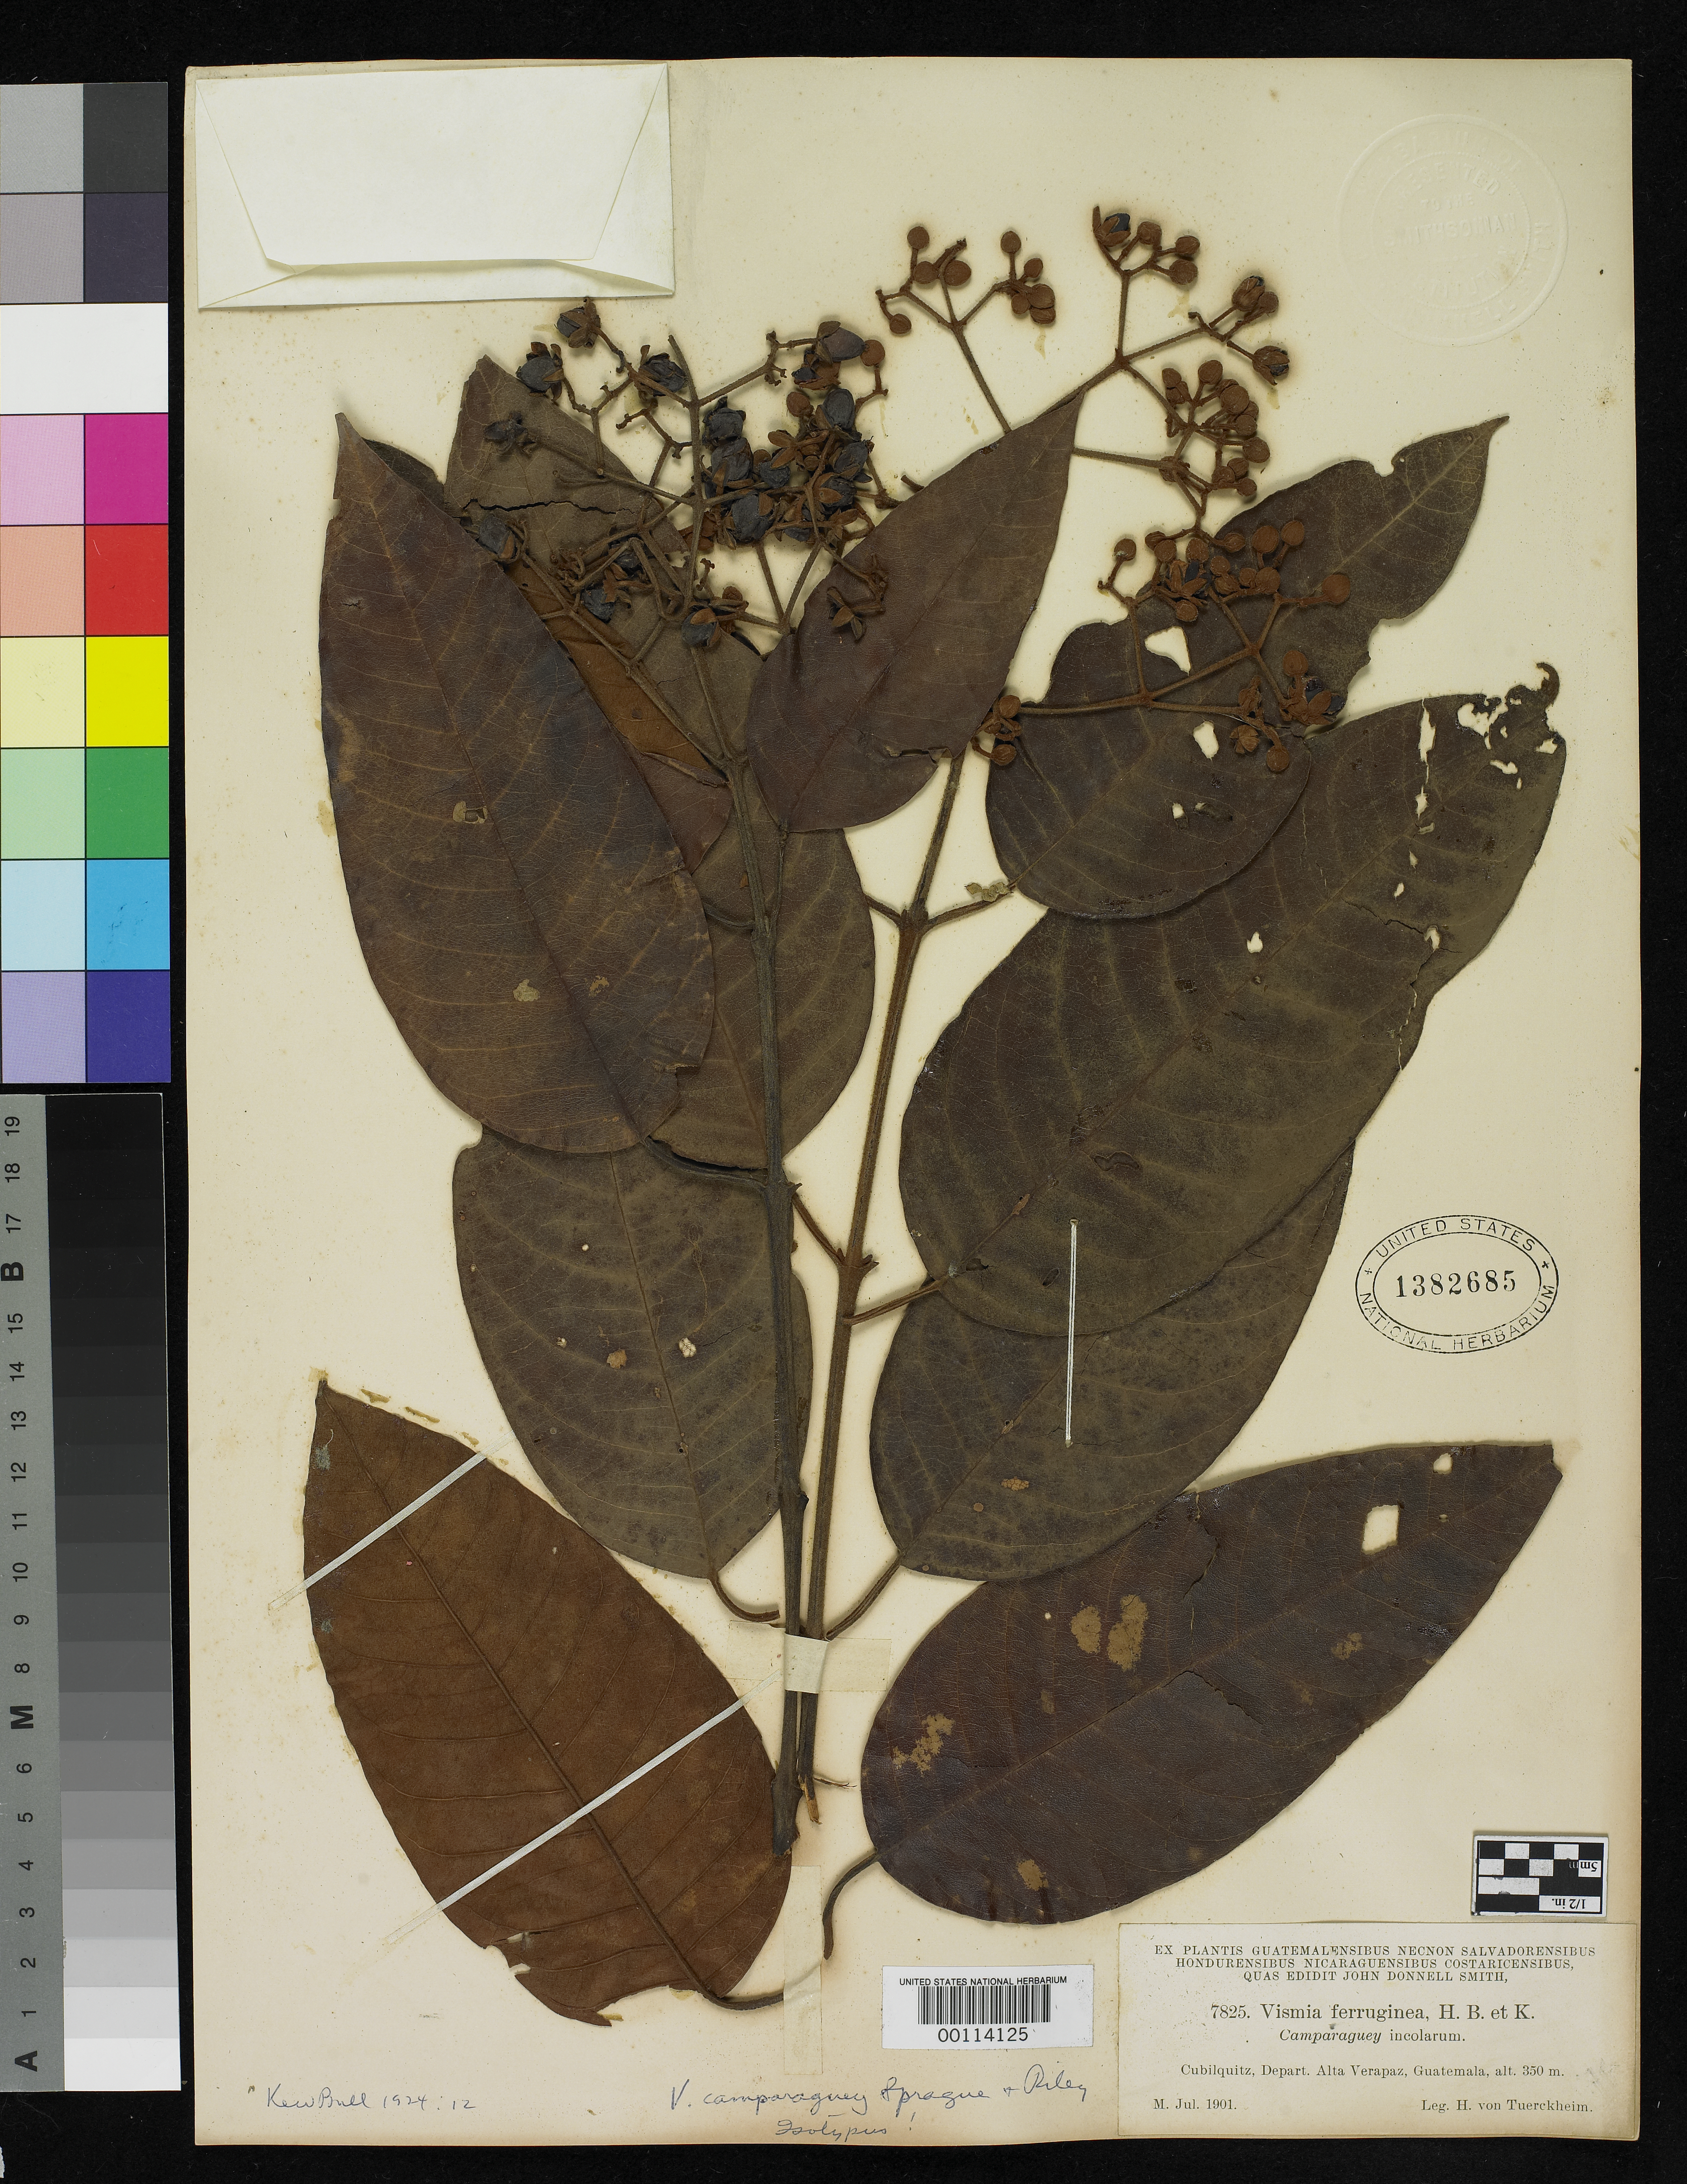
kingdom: Plantae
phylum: Tracheophyta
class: Magnoliopsida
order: Malpighiales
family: Hypericaceae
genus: Vismia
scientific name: Vismia camparaguey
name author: Sprague & L. Riley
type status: Isotype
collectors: H. von Türckheim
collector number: J.D.S. 7825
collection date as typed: Jul 1901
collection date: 1901-07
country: Guatemala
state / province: Alta Verapaz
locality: Cubilquitz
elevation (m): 350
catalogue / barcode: US 1382685